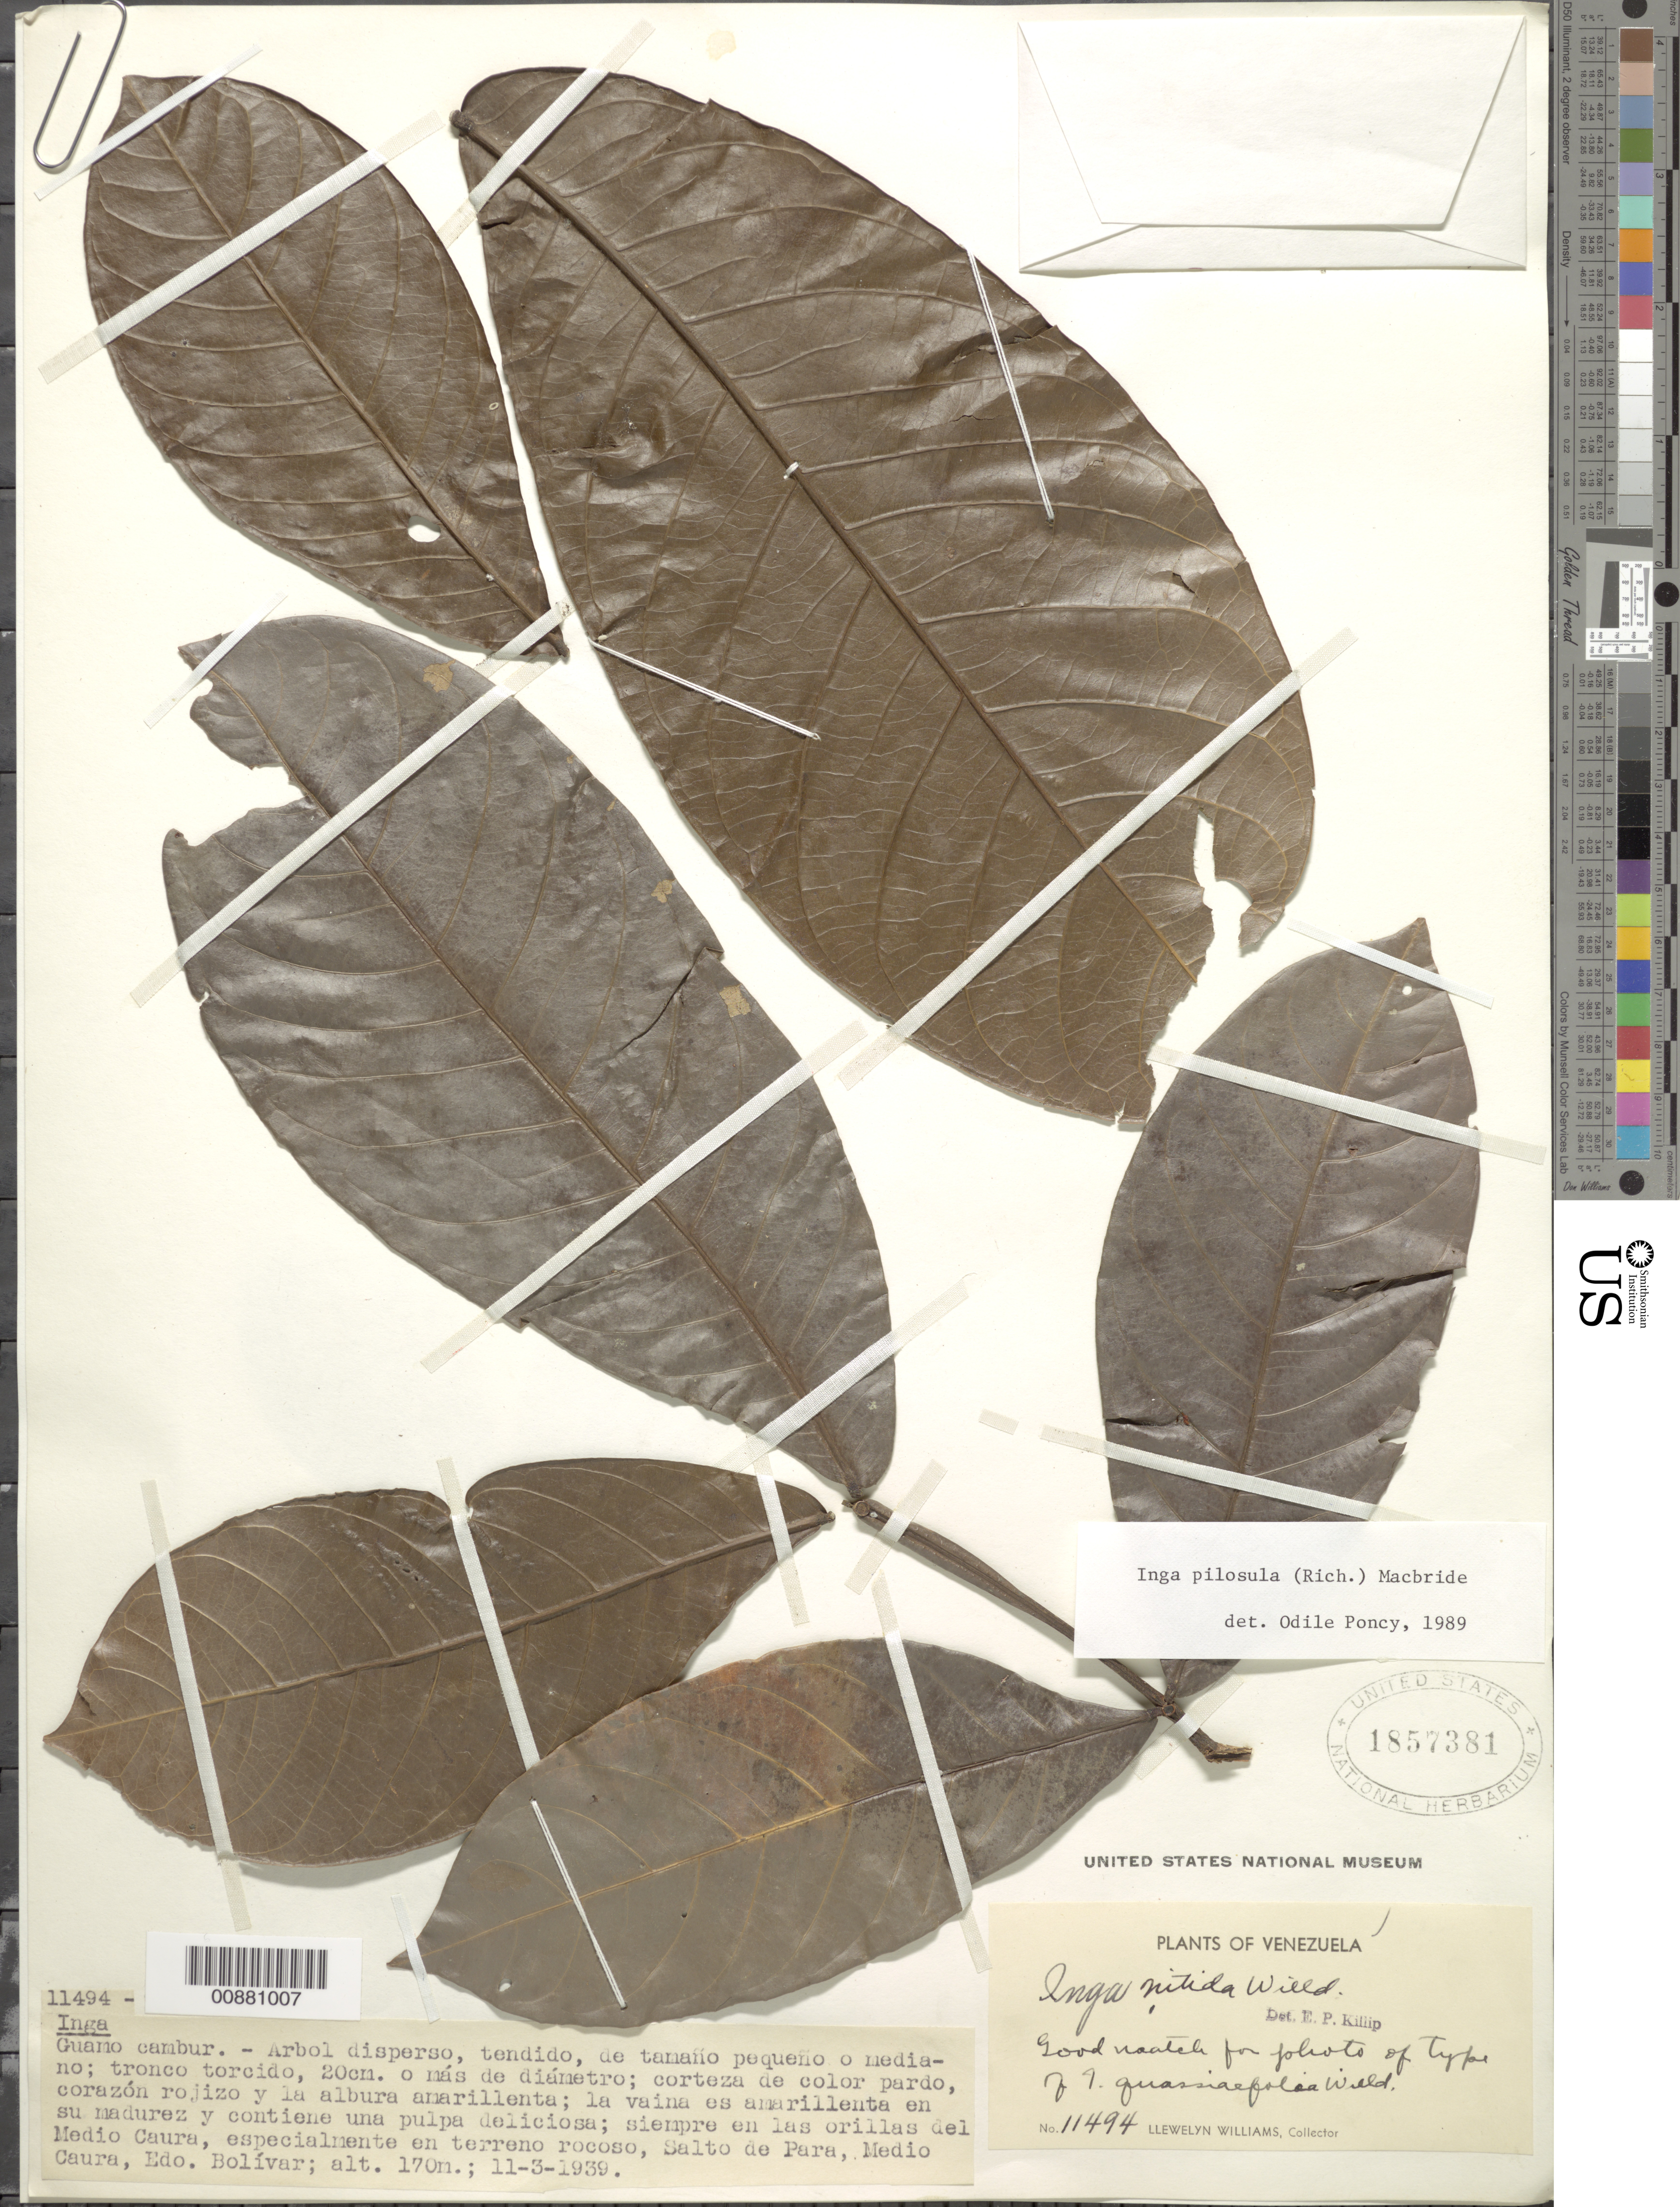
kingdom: Plantae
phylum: Tracheophyta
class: Magnoliopsida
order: Fabales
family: Fabaceae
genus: Inga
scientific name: Inga pilosula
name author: (Rich.) J.F. Macbr.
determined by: Poncy, O.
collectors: Ll. Williams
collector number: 11494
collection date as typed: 11-Mar-39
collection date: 1939-03-11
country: Venezuela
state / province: Bolívar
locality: Salto de Para, Medio Caura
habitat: Siempre en las orillas del Medio Caura, especialmente en terreno rocoso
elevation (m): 170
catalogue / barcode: US 1857381